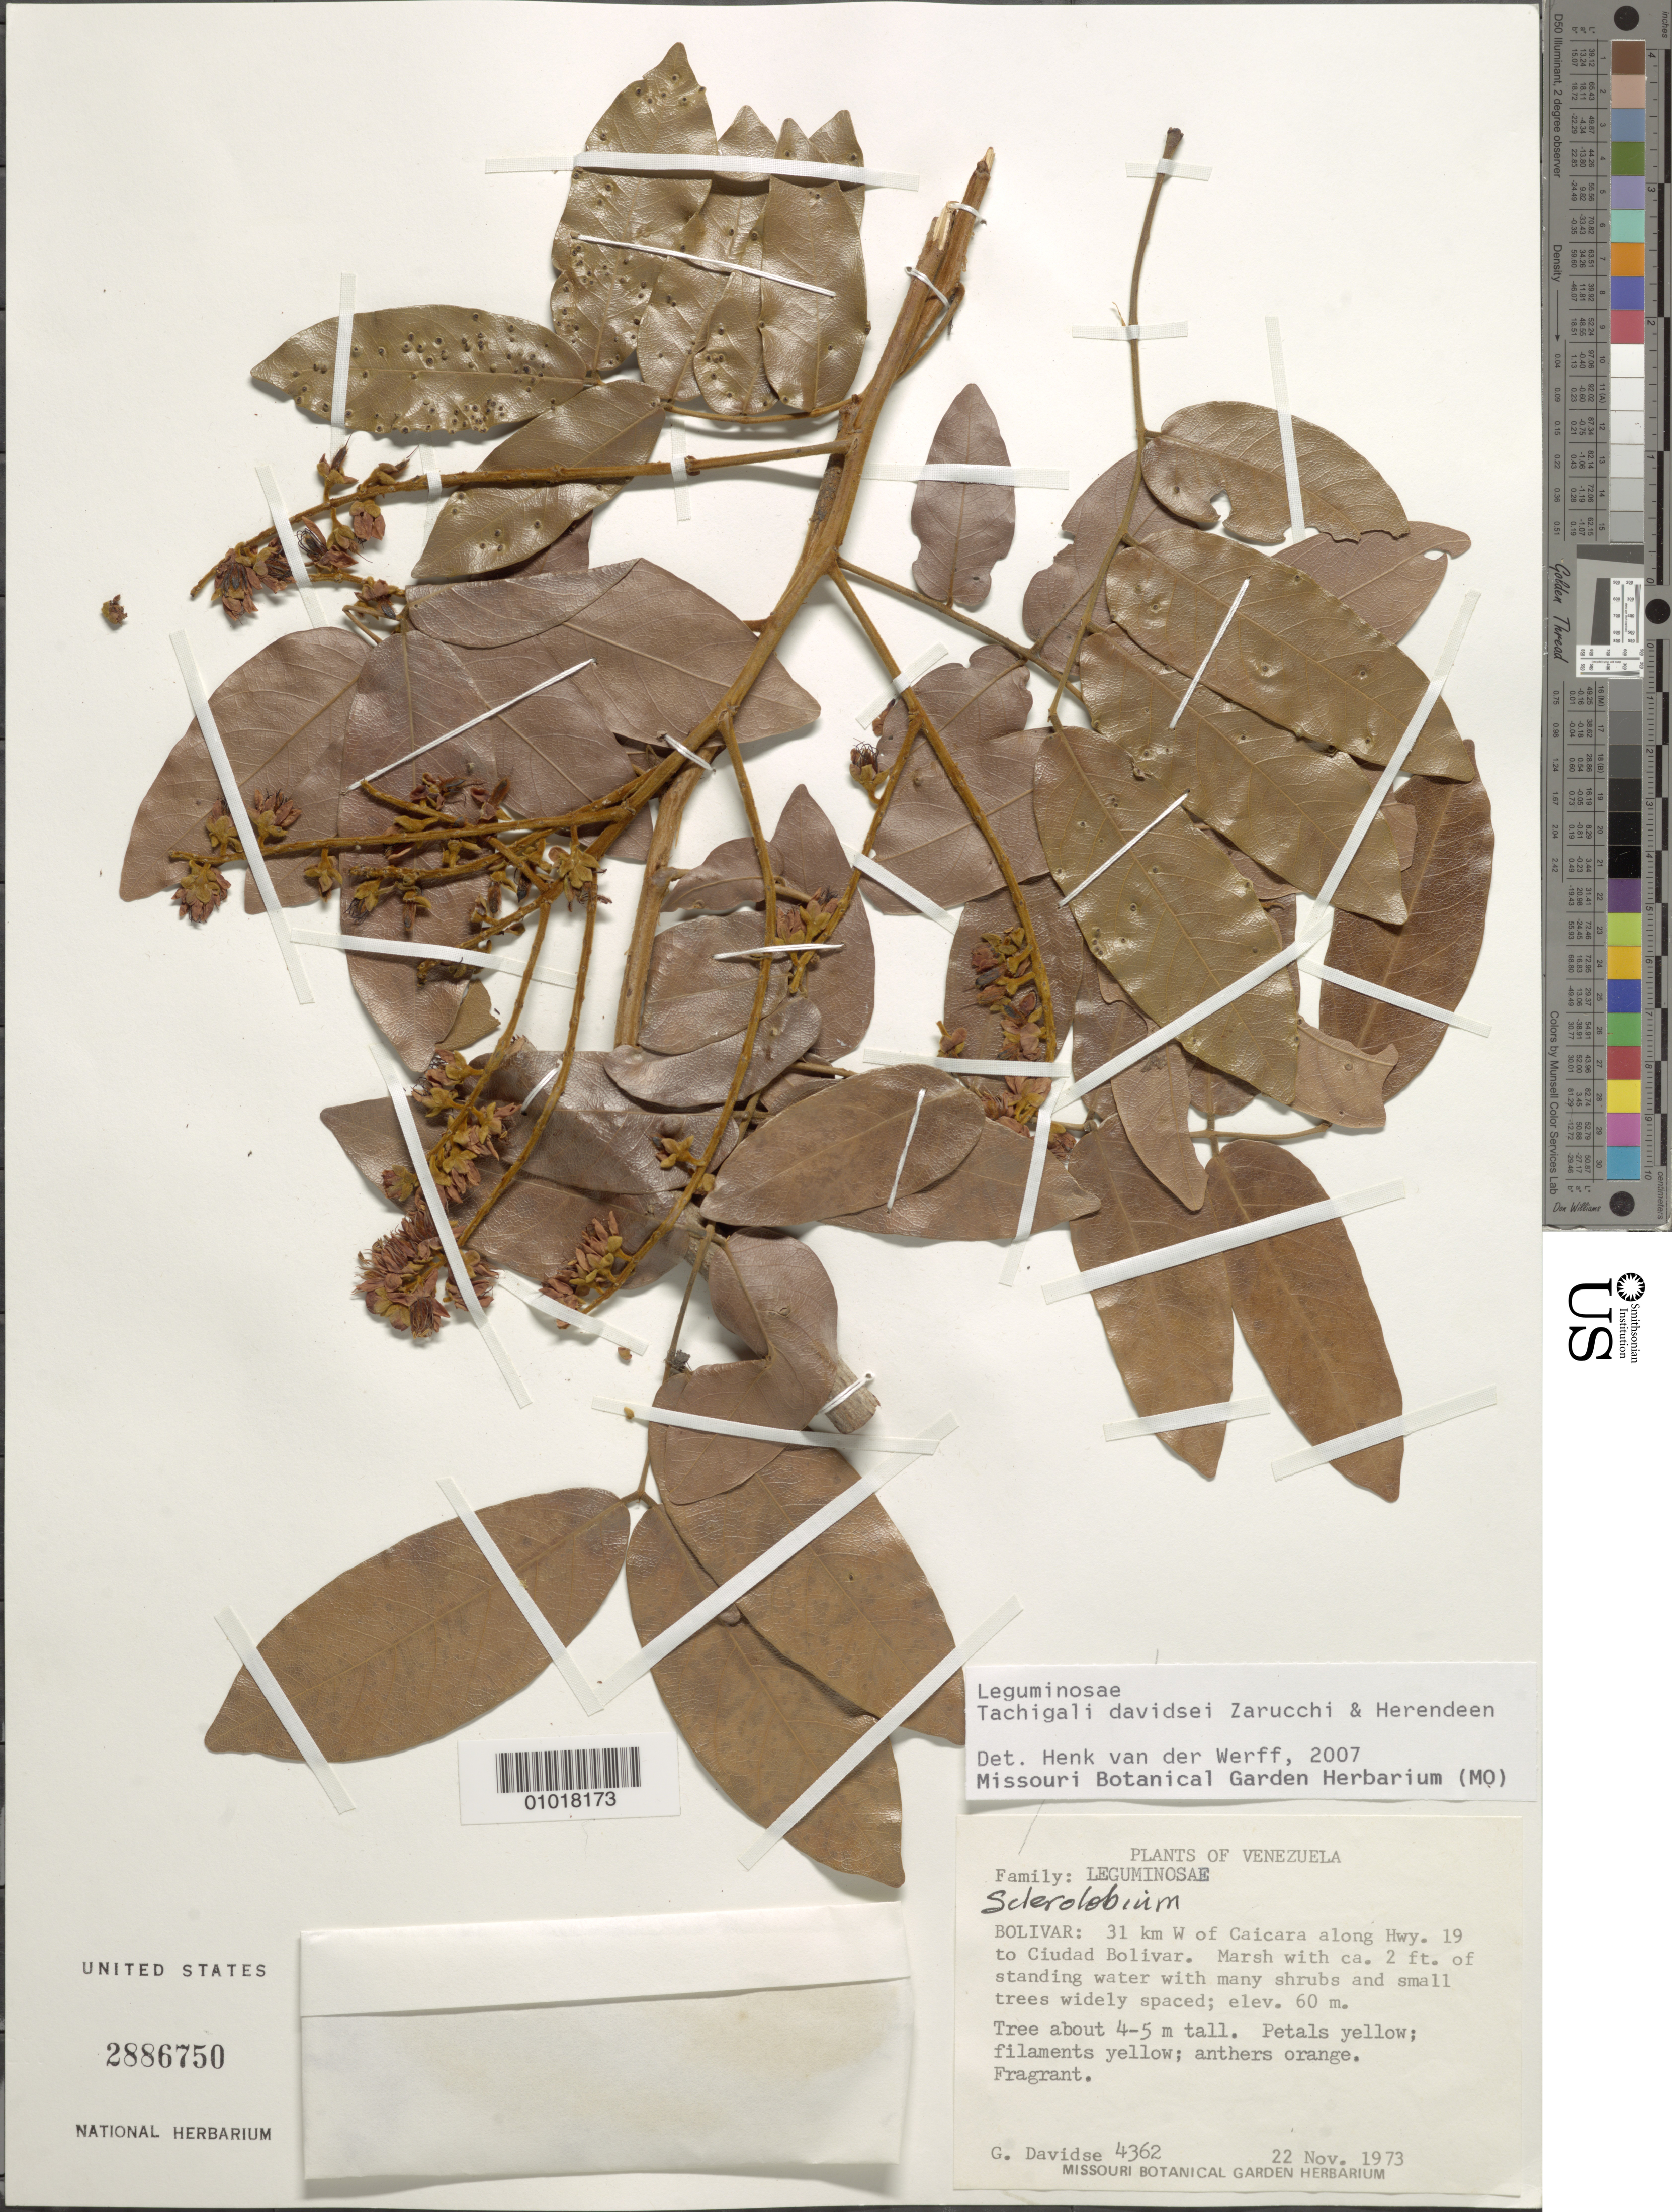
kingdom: Plantae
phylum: Tracheophyta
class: Magnoliopsida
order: Fabales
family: Fabaceae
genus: Tachigali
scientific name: Tachigali davidsei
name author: Zarucchi & Herend.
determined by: van der Werff, H., (MO), Missouri Botanical Garden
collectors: G. Davidse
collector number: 4362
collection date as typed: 22-Nov-73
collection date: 1973-11-22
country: Venezuela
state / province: Bolívar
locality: Caicara, 31 km W of along Hwy 19 to Ciudad Bolívar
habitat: Marsh with ca. 2 ft. standing water with many shrubs and small trees widely spaced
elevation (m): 60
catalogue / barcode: US 2886750